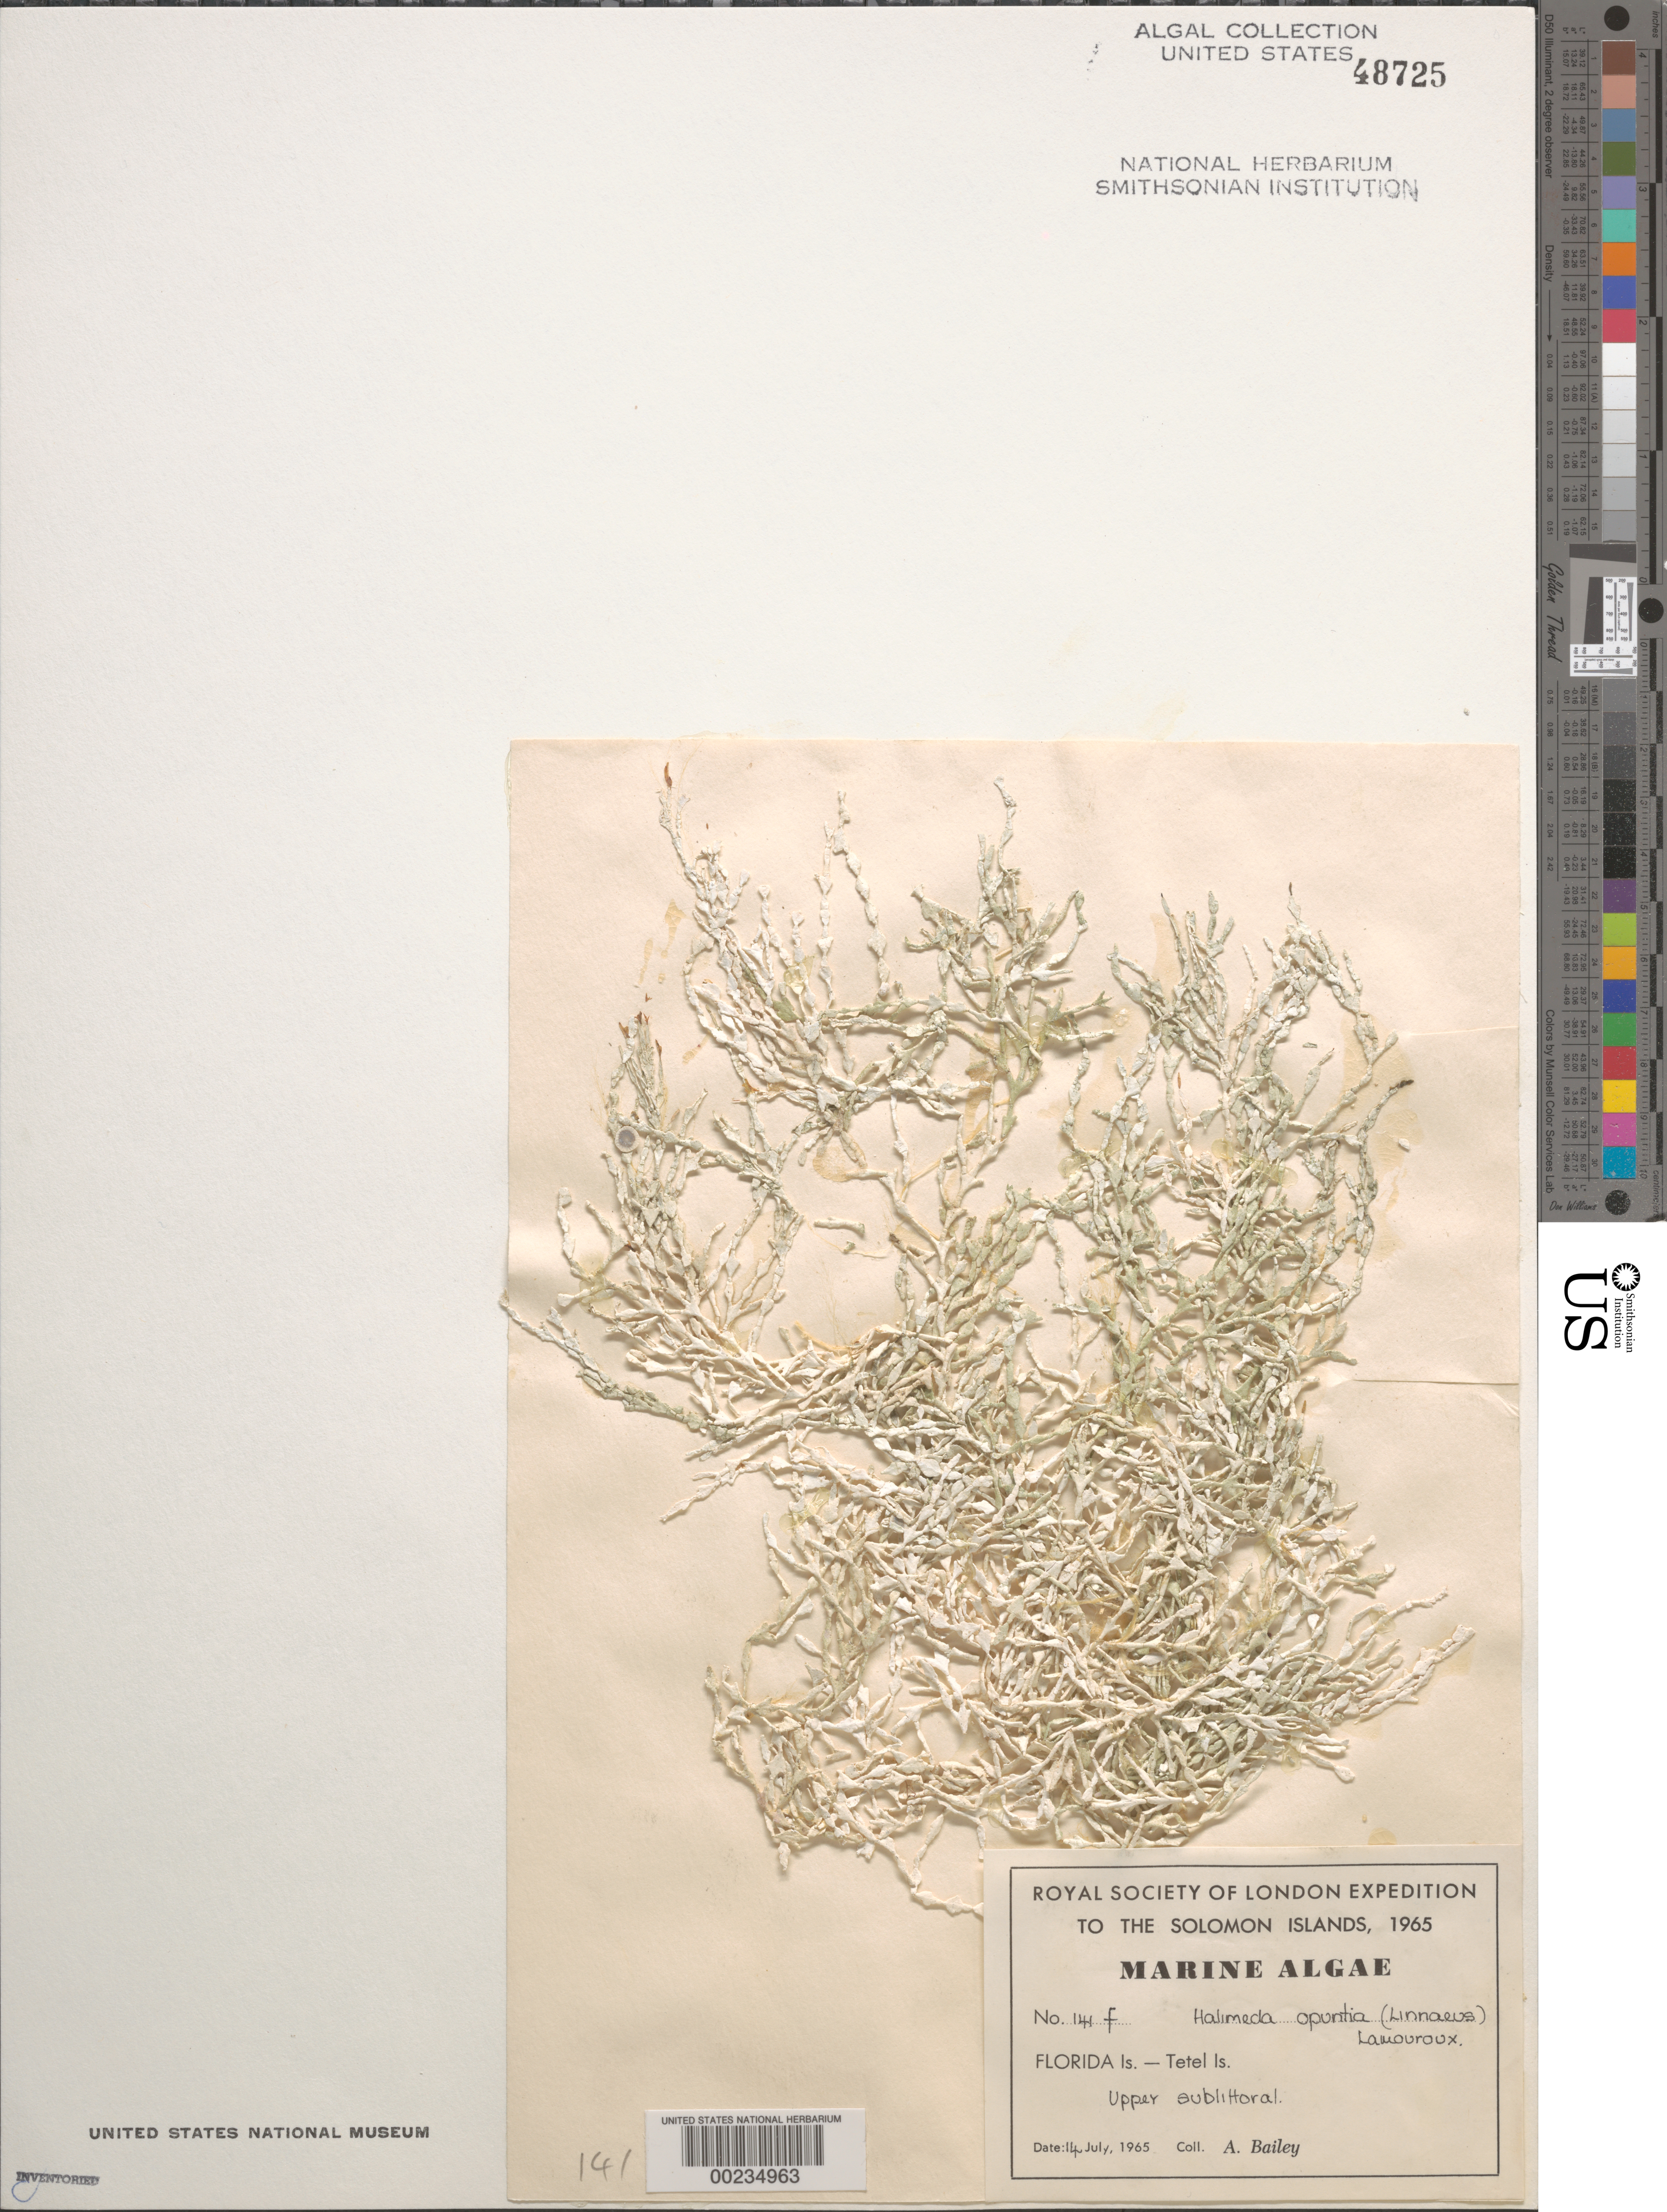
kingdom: Plantae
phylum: Chlorophyta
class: Ulvophyceae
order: Bryopsidales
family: Halimedaceae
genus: Halimeda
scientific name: Halimeda opuntia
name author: (L.) J.V.Lamouroux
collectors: A. Bailey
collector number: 141f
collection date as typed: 14 Jul 1965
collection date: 1965-07-14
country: Solomon Islands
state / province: Central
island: Tete [Tetel]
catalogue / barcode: US 48725